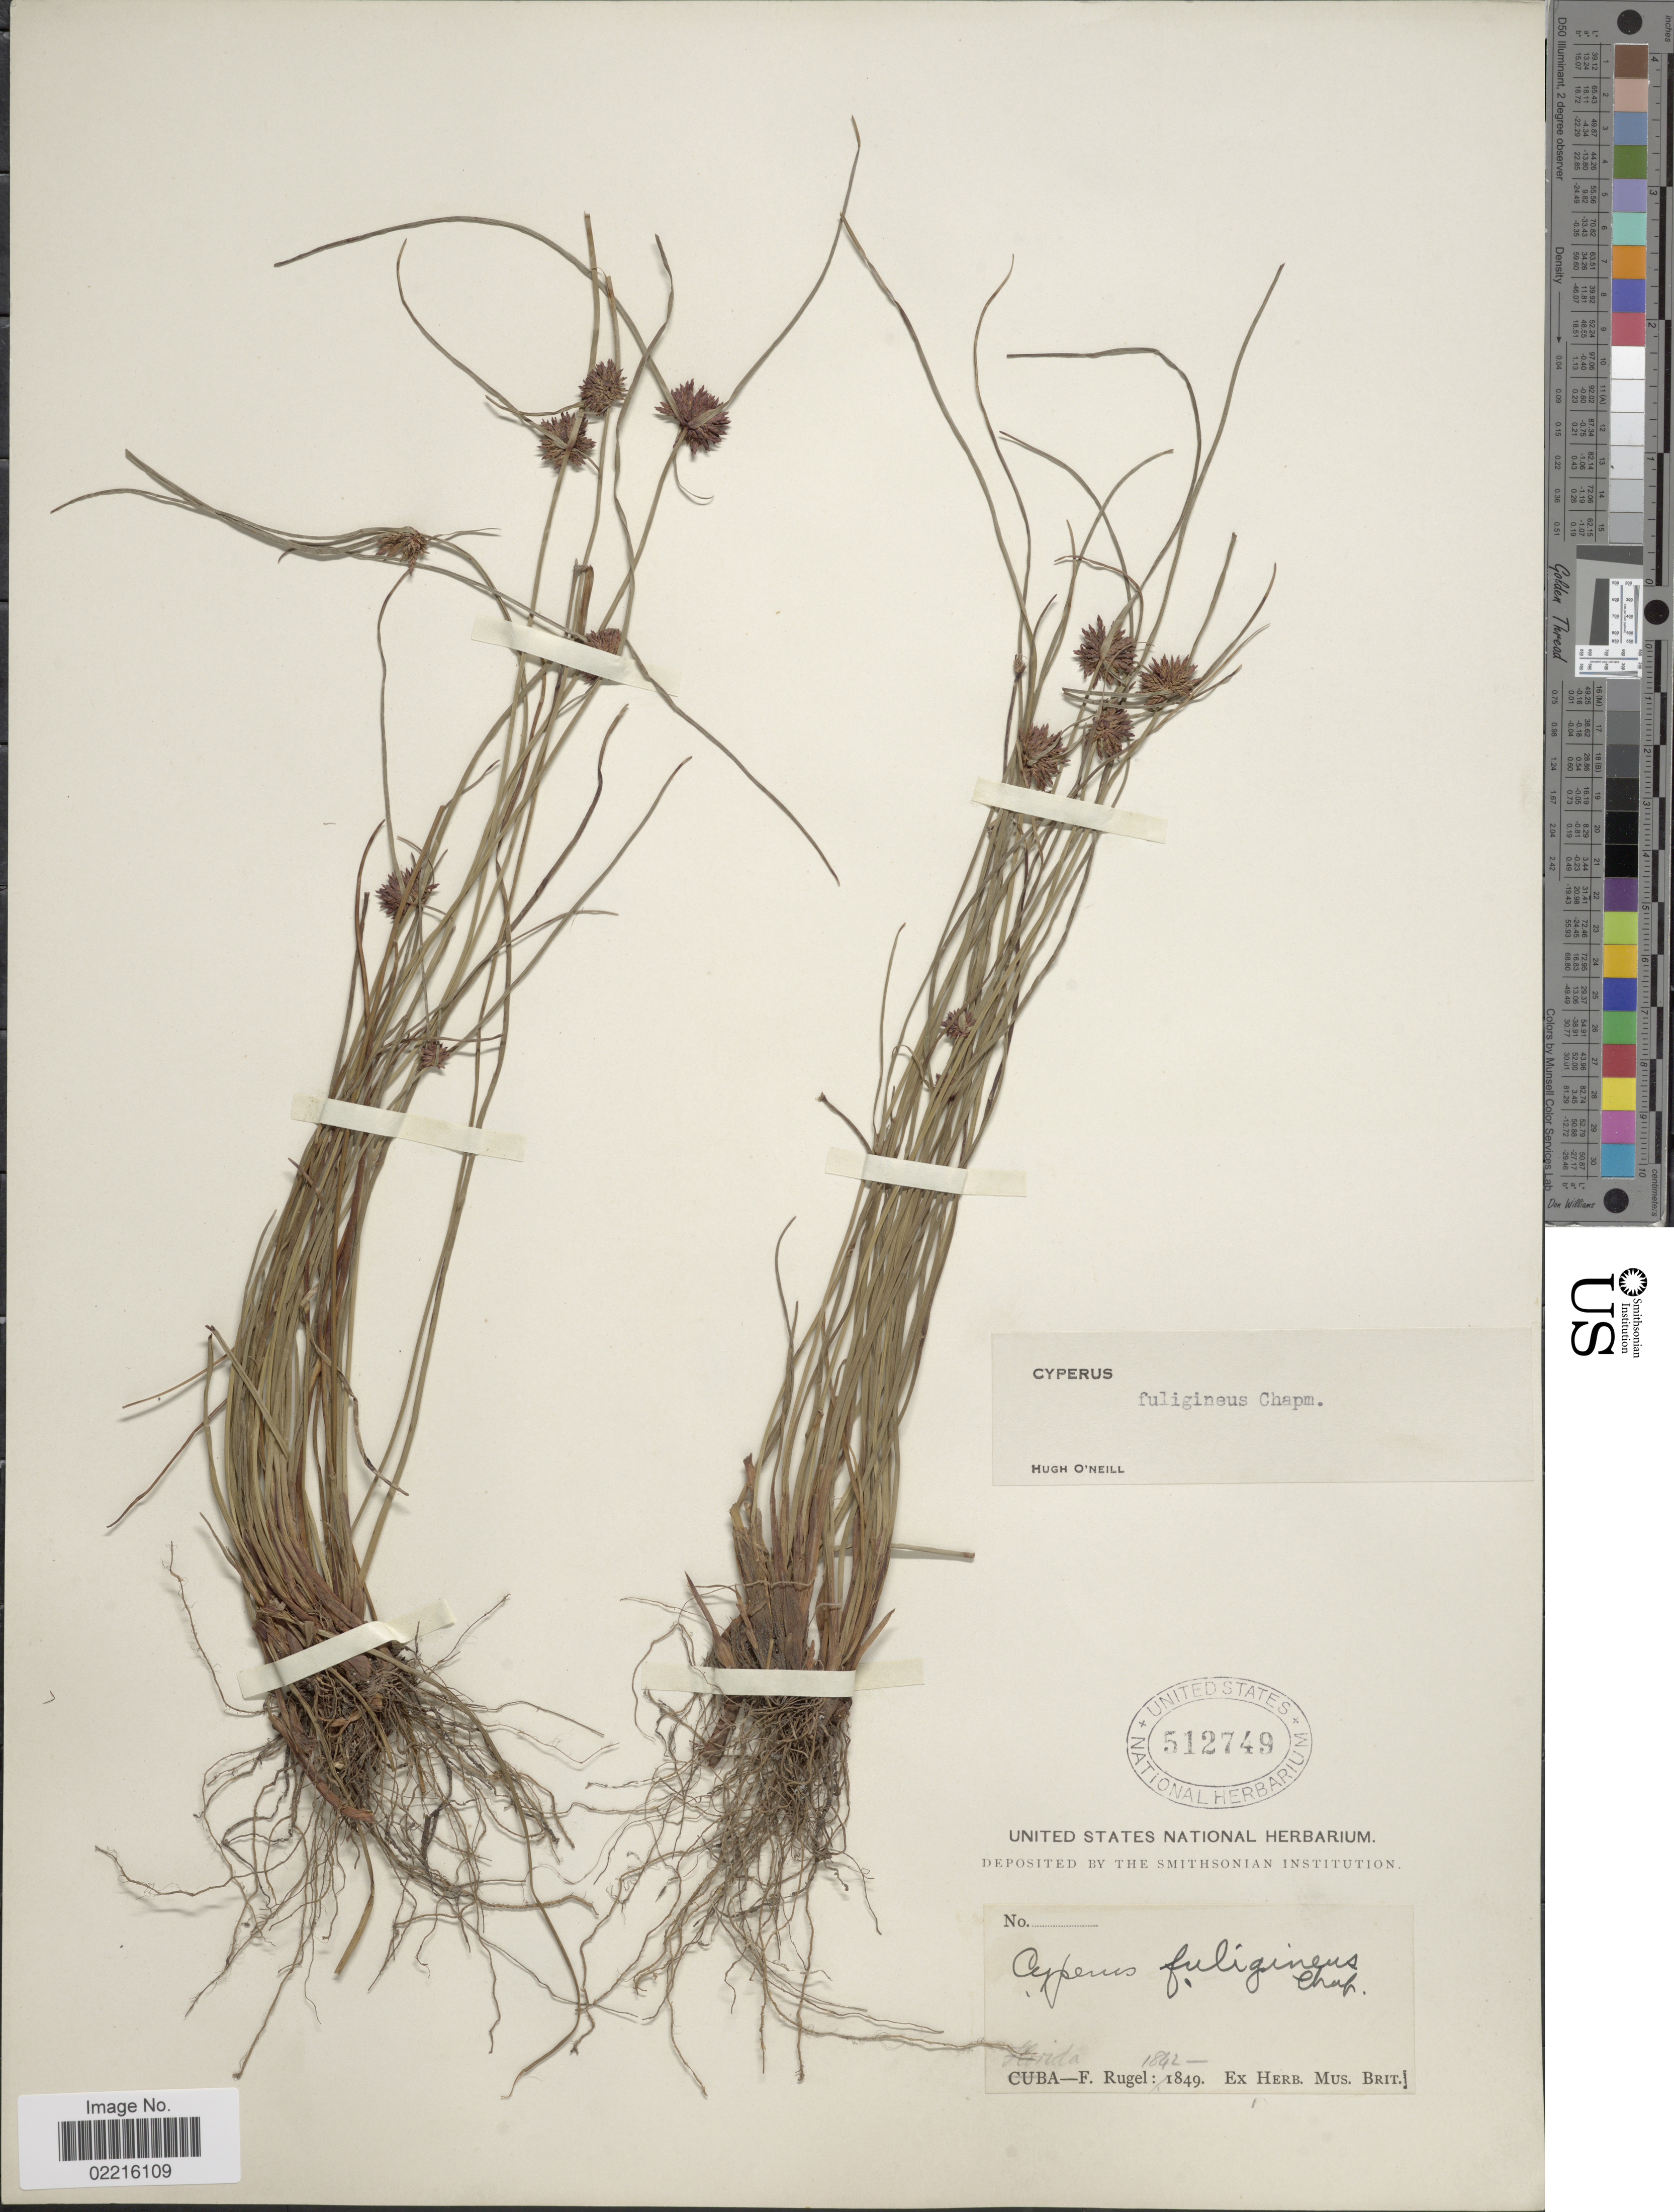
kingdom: Plantae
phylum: Tracheophyta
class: Liliopsida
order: Poales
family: Cyperaceae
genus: Cyperus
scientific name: Cyperus fuligineus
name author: Chapm.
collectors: F. Rugel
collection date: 1842/1849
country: United States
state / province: Florida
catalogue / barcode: US 512749